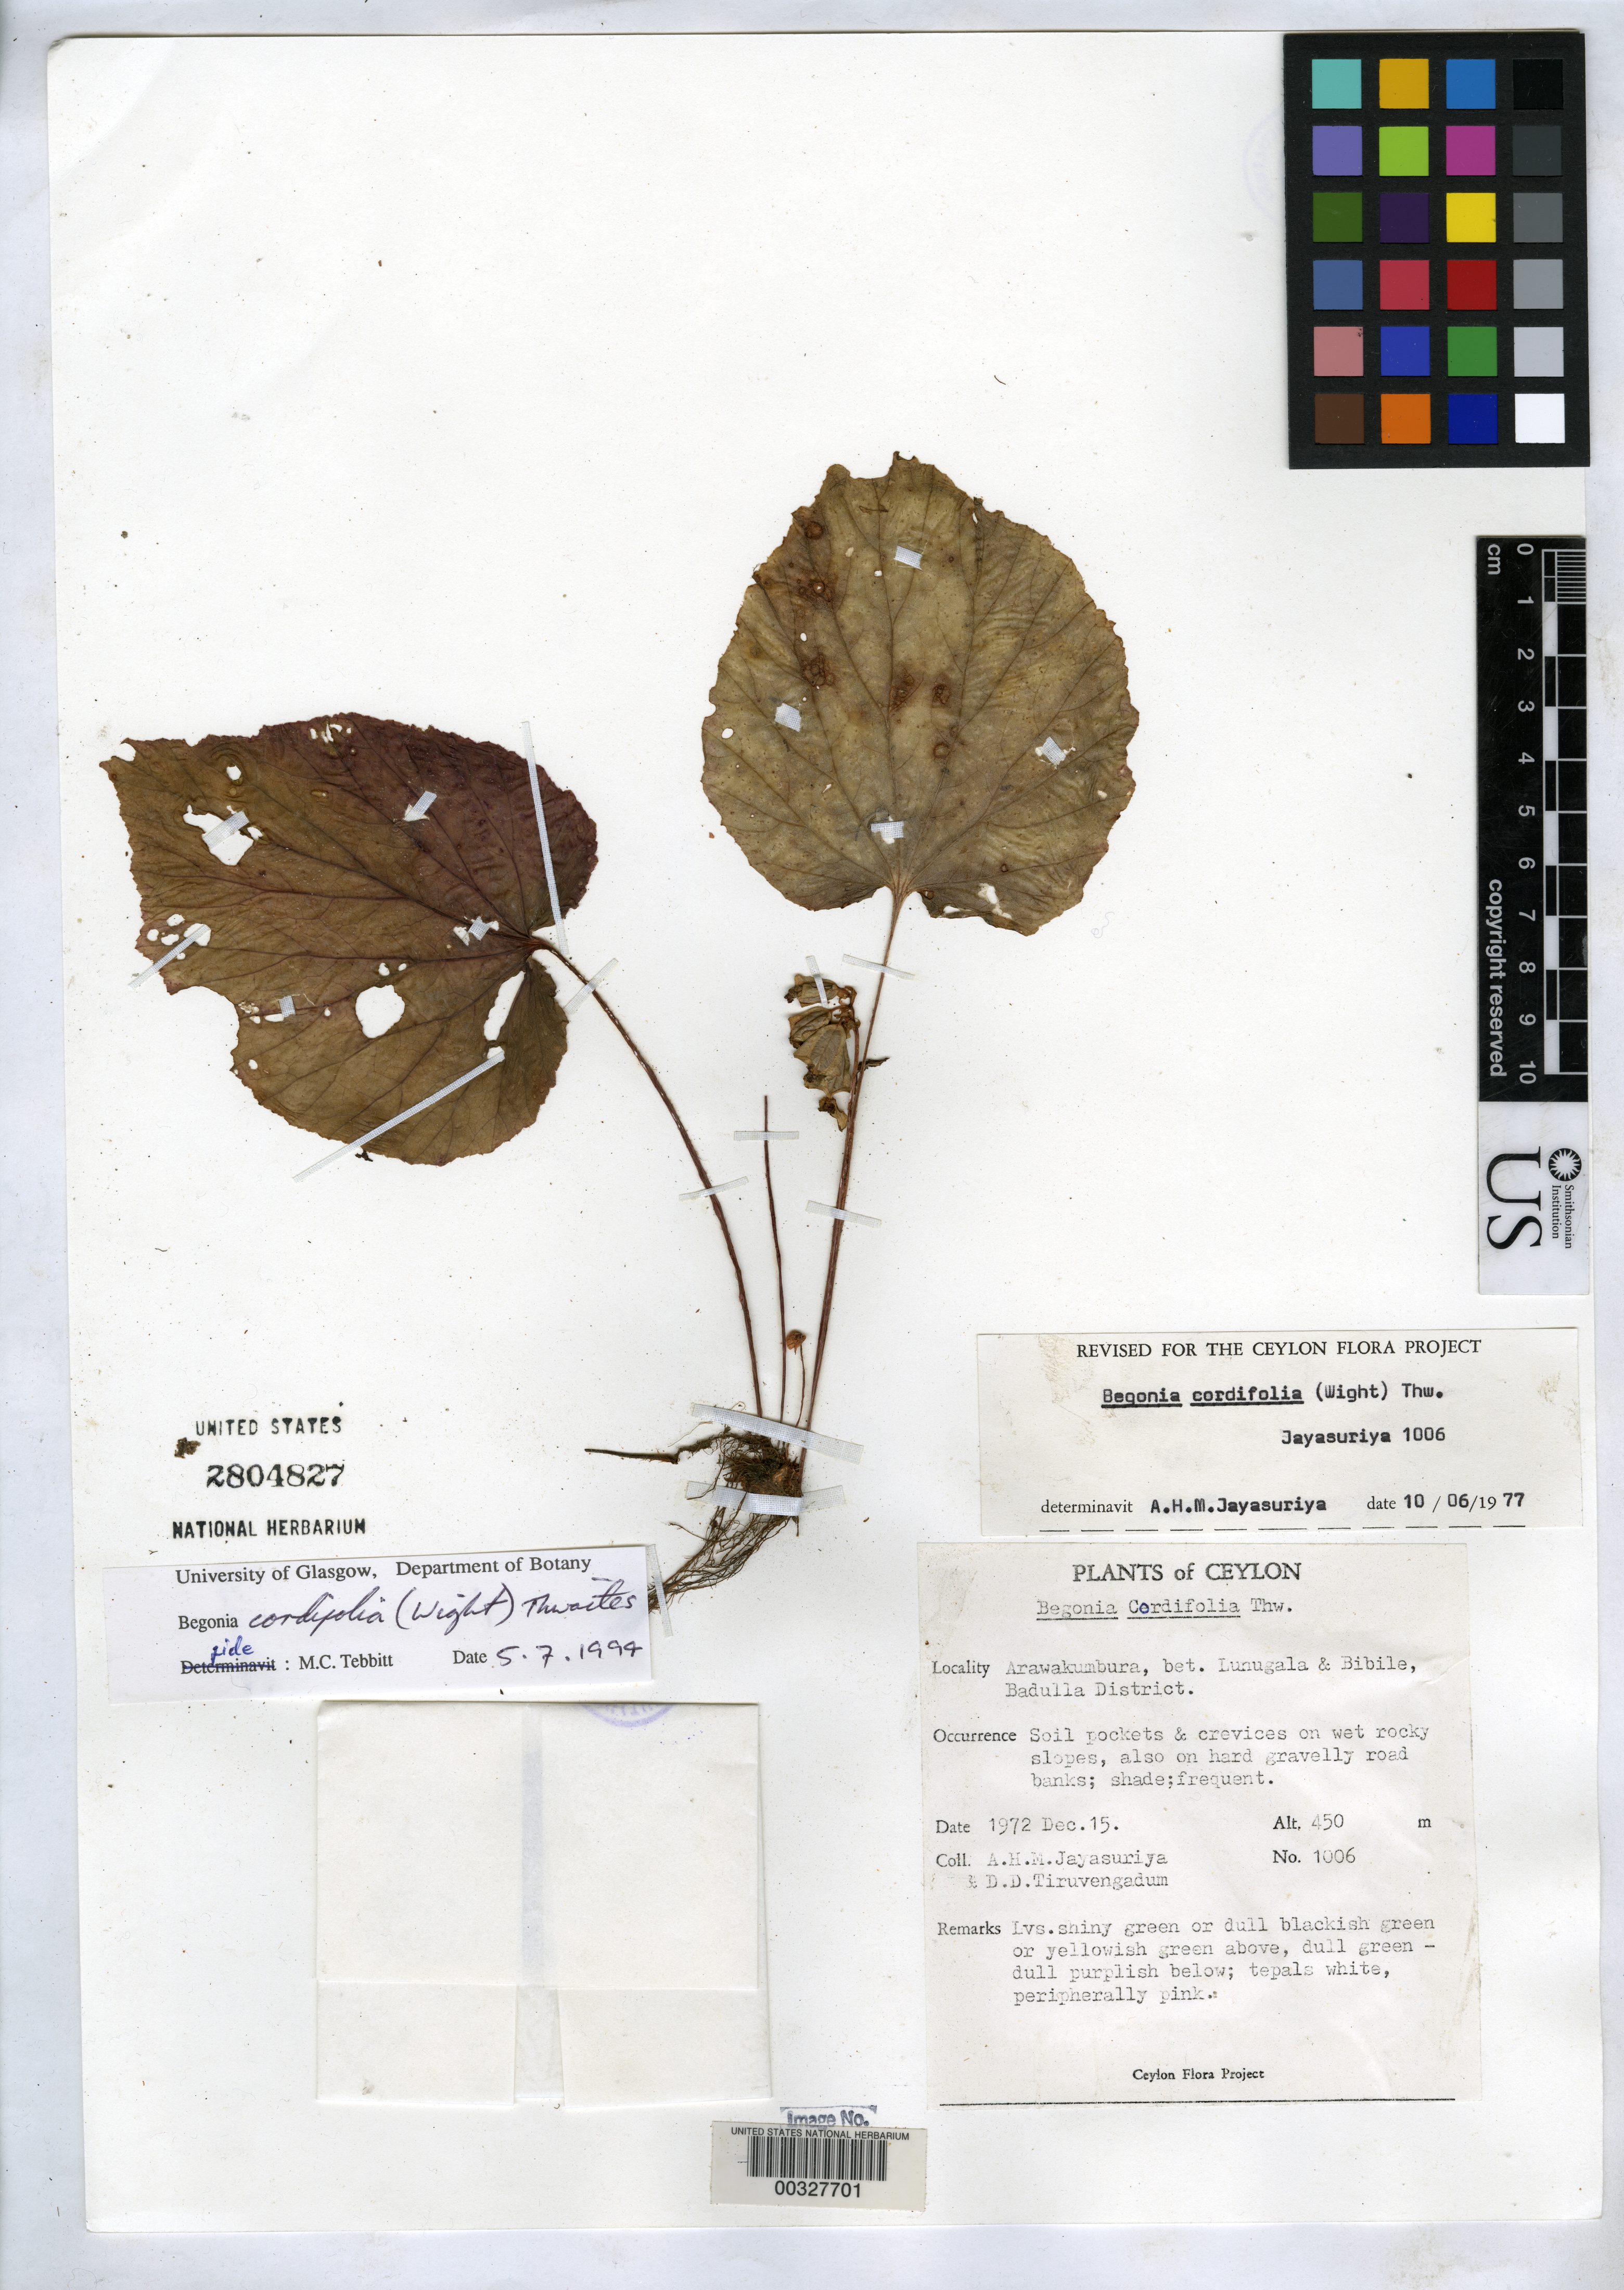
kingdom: Plantae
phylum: Tracheophyta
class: Magnoliopsida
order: Cucurbitales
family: Begoniaceae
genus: Begonia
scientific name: Begonia dipetala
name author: Graham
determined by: Tebbitt, M. C.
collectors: A. H. Jayasuriya & D. Tirvengadum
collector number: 1006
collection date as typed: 15 Dec 1972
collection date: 1972-12-15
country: Sri Lanka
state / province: Western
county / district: Badulla Dist.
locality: Arawakumbura, between lunugala & bibile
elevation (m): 450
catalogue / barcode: US 2804827